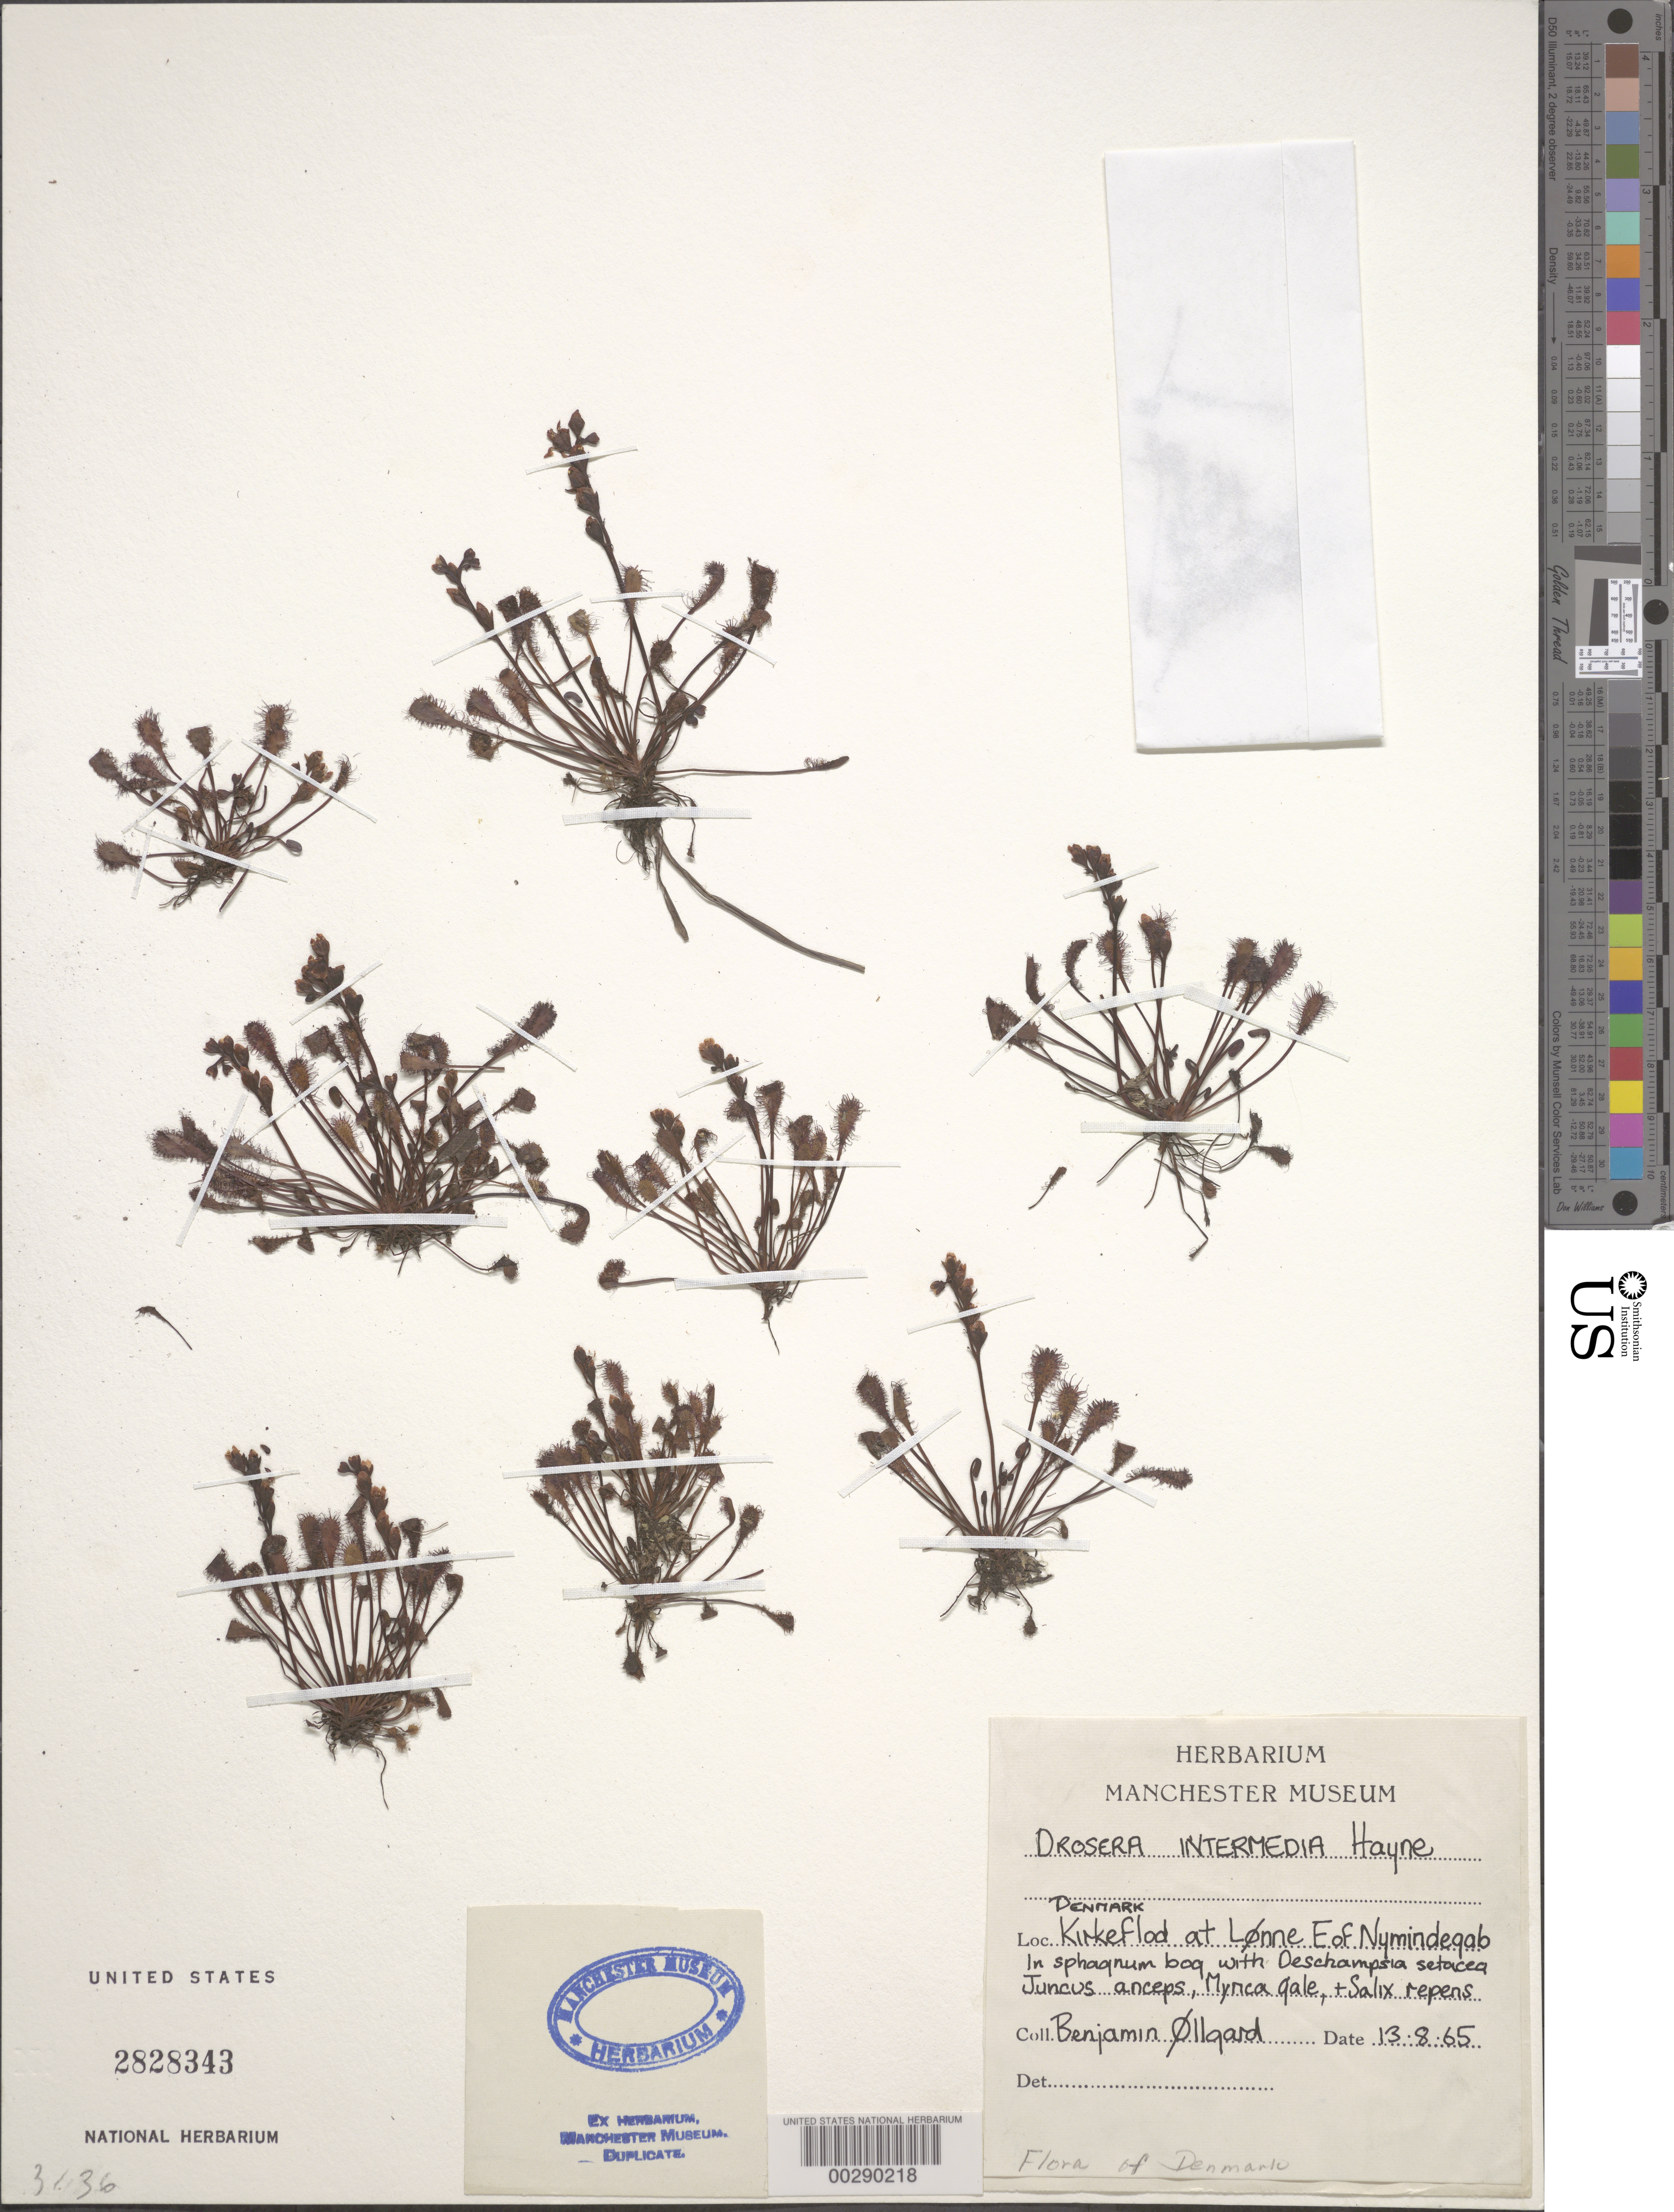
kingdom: Plantae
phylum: Tracheophyta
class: Magnoliopsida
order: Caryophyllales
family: Droseraceae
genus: Drosera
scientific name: Drosera intermedia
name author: Hayne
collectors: B. Øllgaard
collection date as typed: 13 Aug 1965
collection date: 1965-08-13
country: Denmark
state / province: Syddanmark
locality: Kirkeflod at Lonne, E of Rymindegab. Ribe.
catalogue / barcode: US 2828343